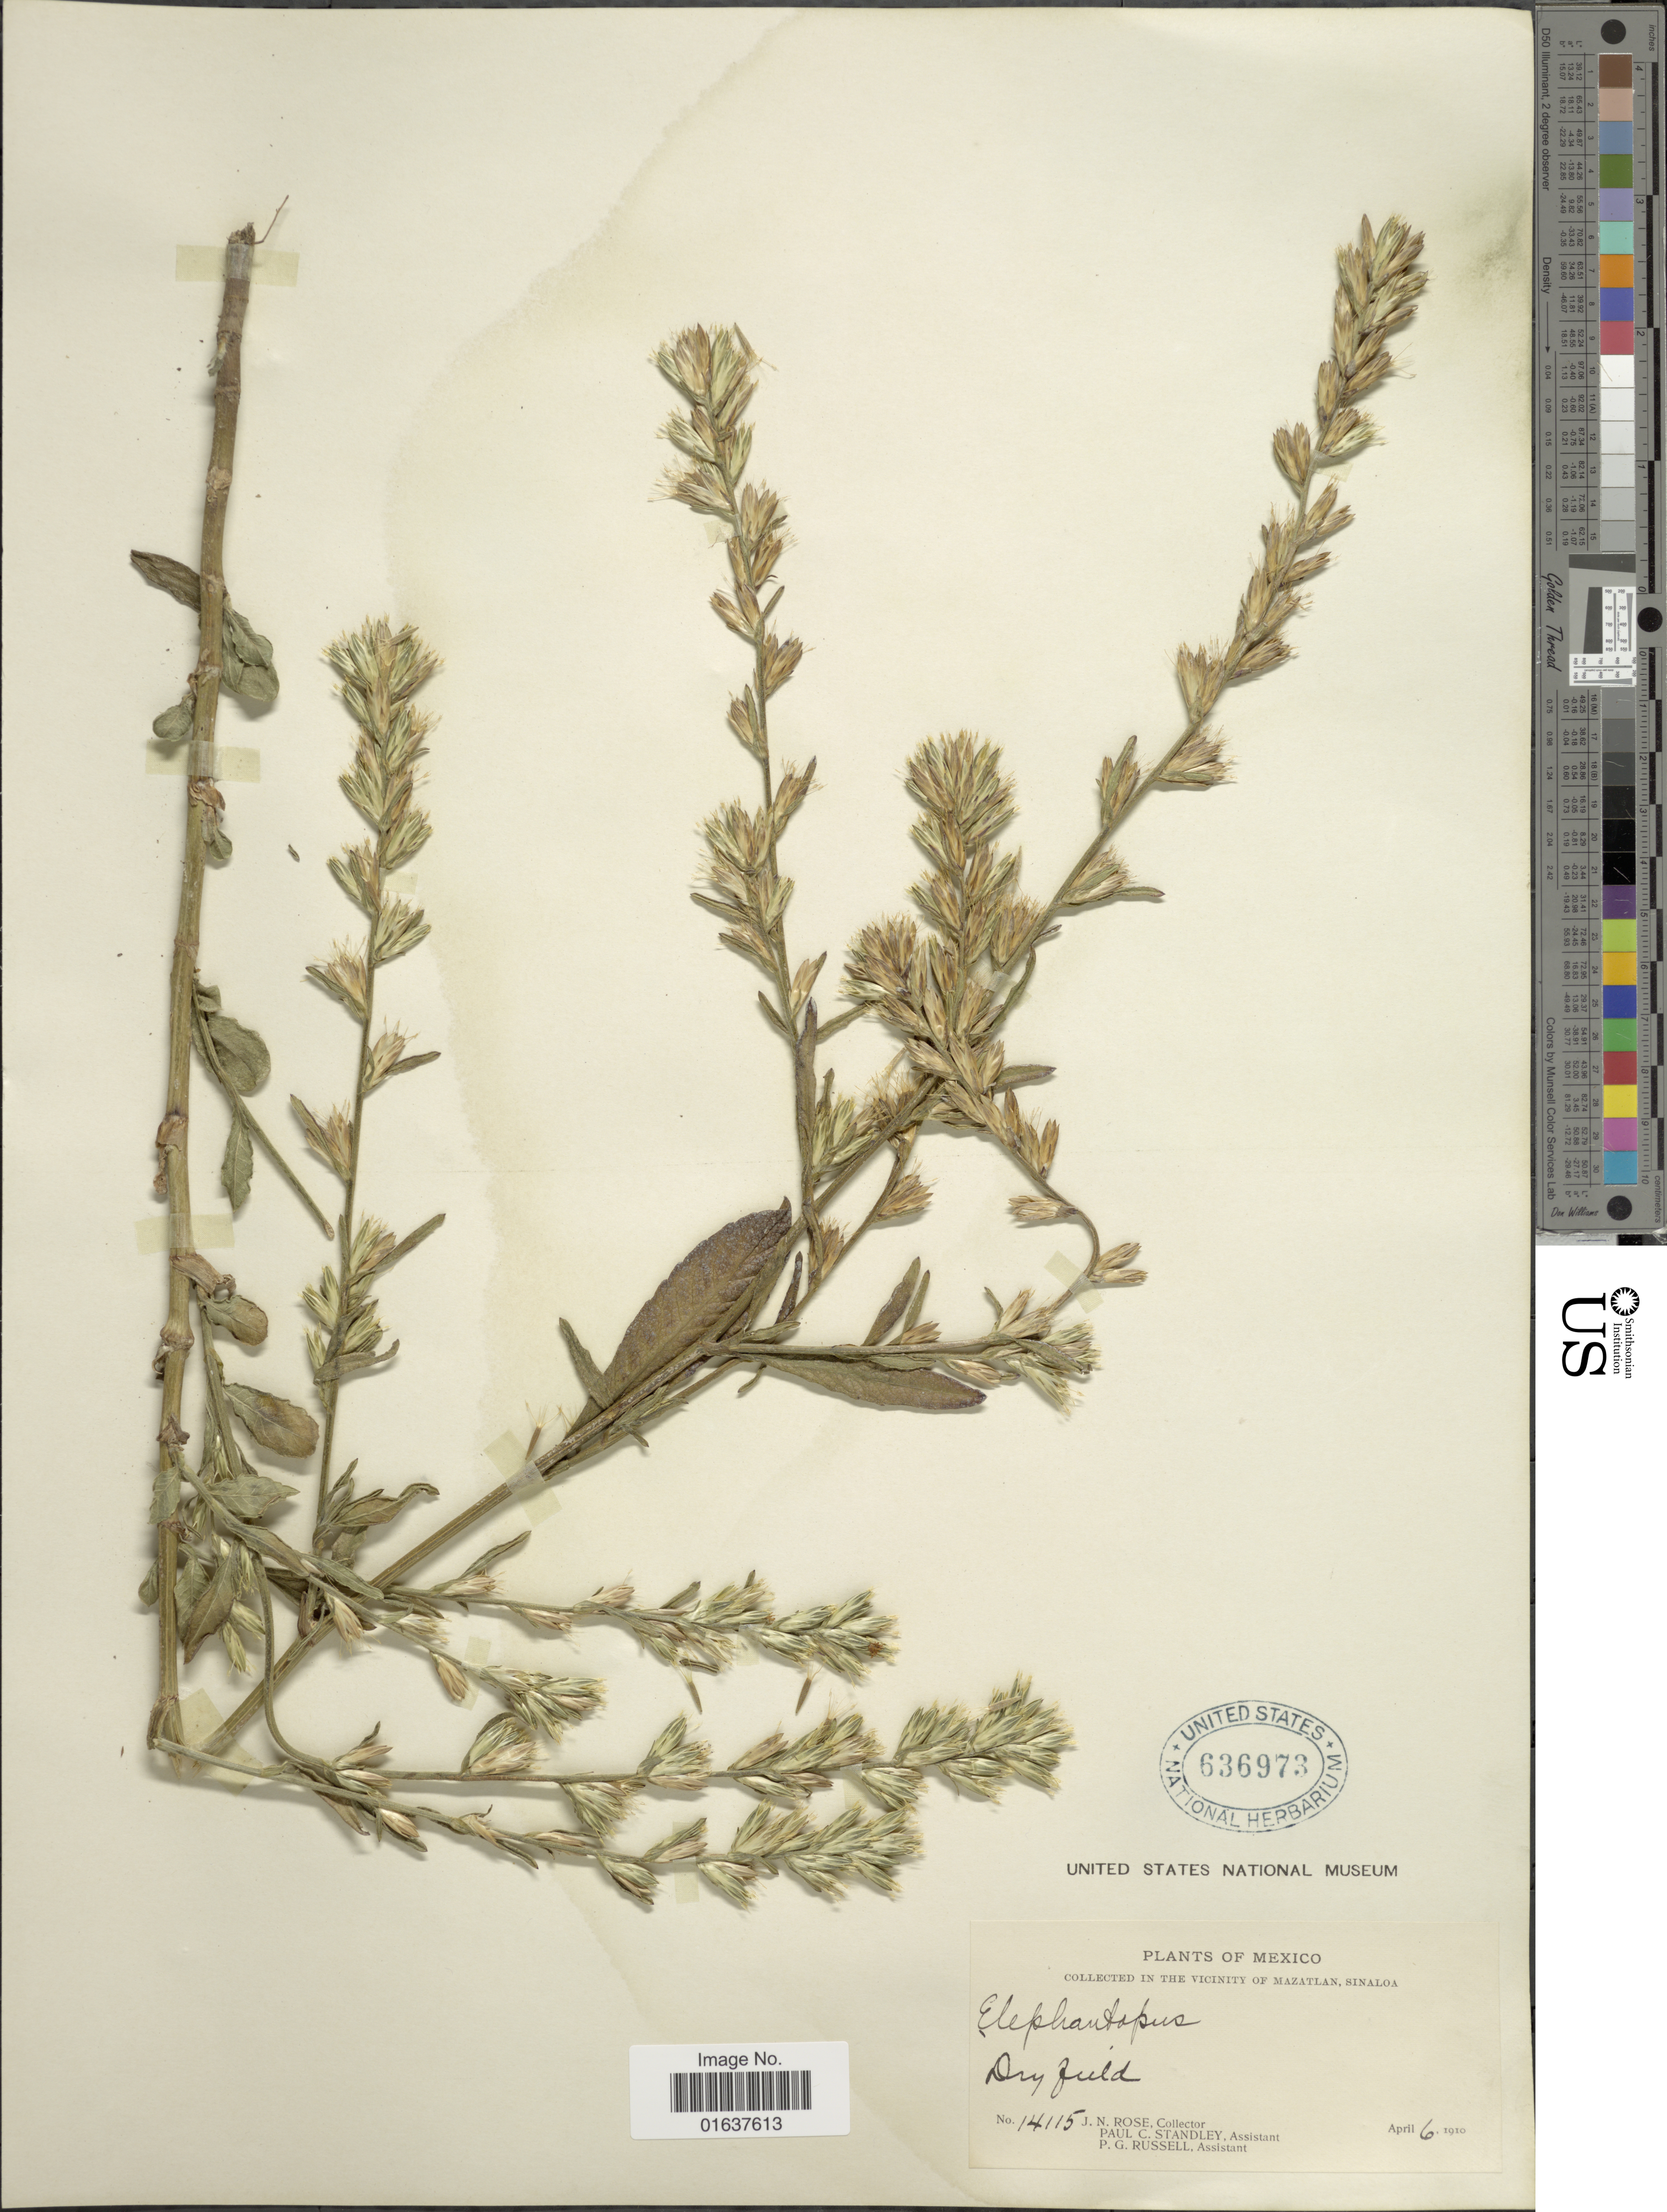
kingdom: Plantae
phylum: Tracheophyta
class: Magnoliopsida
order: Asterales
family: Asteraceae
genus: Pseudelephantopus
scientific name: Pseudelephantopus spicatus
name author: (Juss. ex Aubl.) C.F. Baker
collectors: J. N. Rose, P. C. Standley & P. G. Russell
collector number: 142115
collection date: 1910-04-06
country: Mexico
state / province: Sinaloa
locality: In the Vicinity of Mazatlan, Sinaloa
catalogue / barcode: US 636973